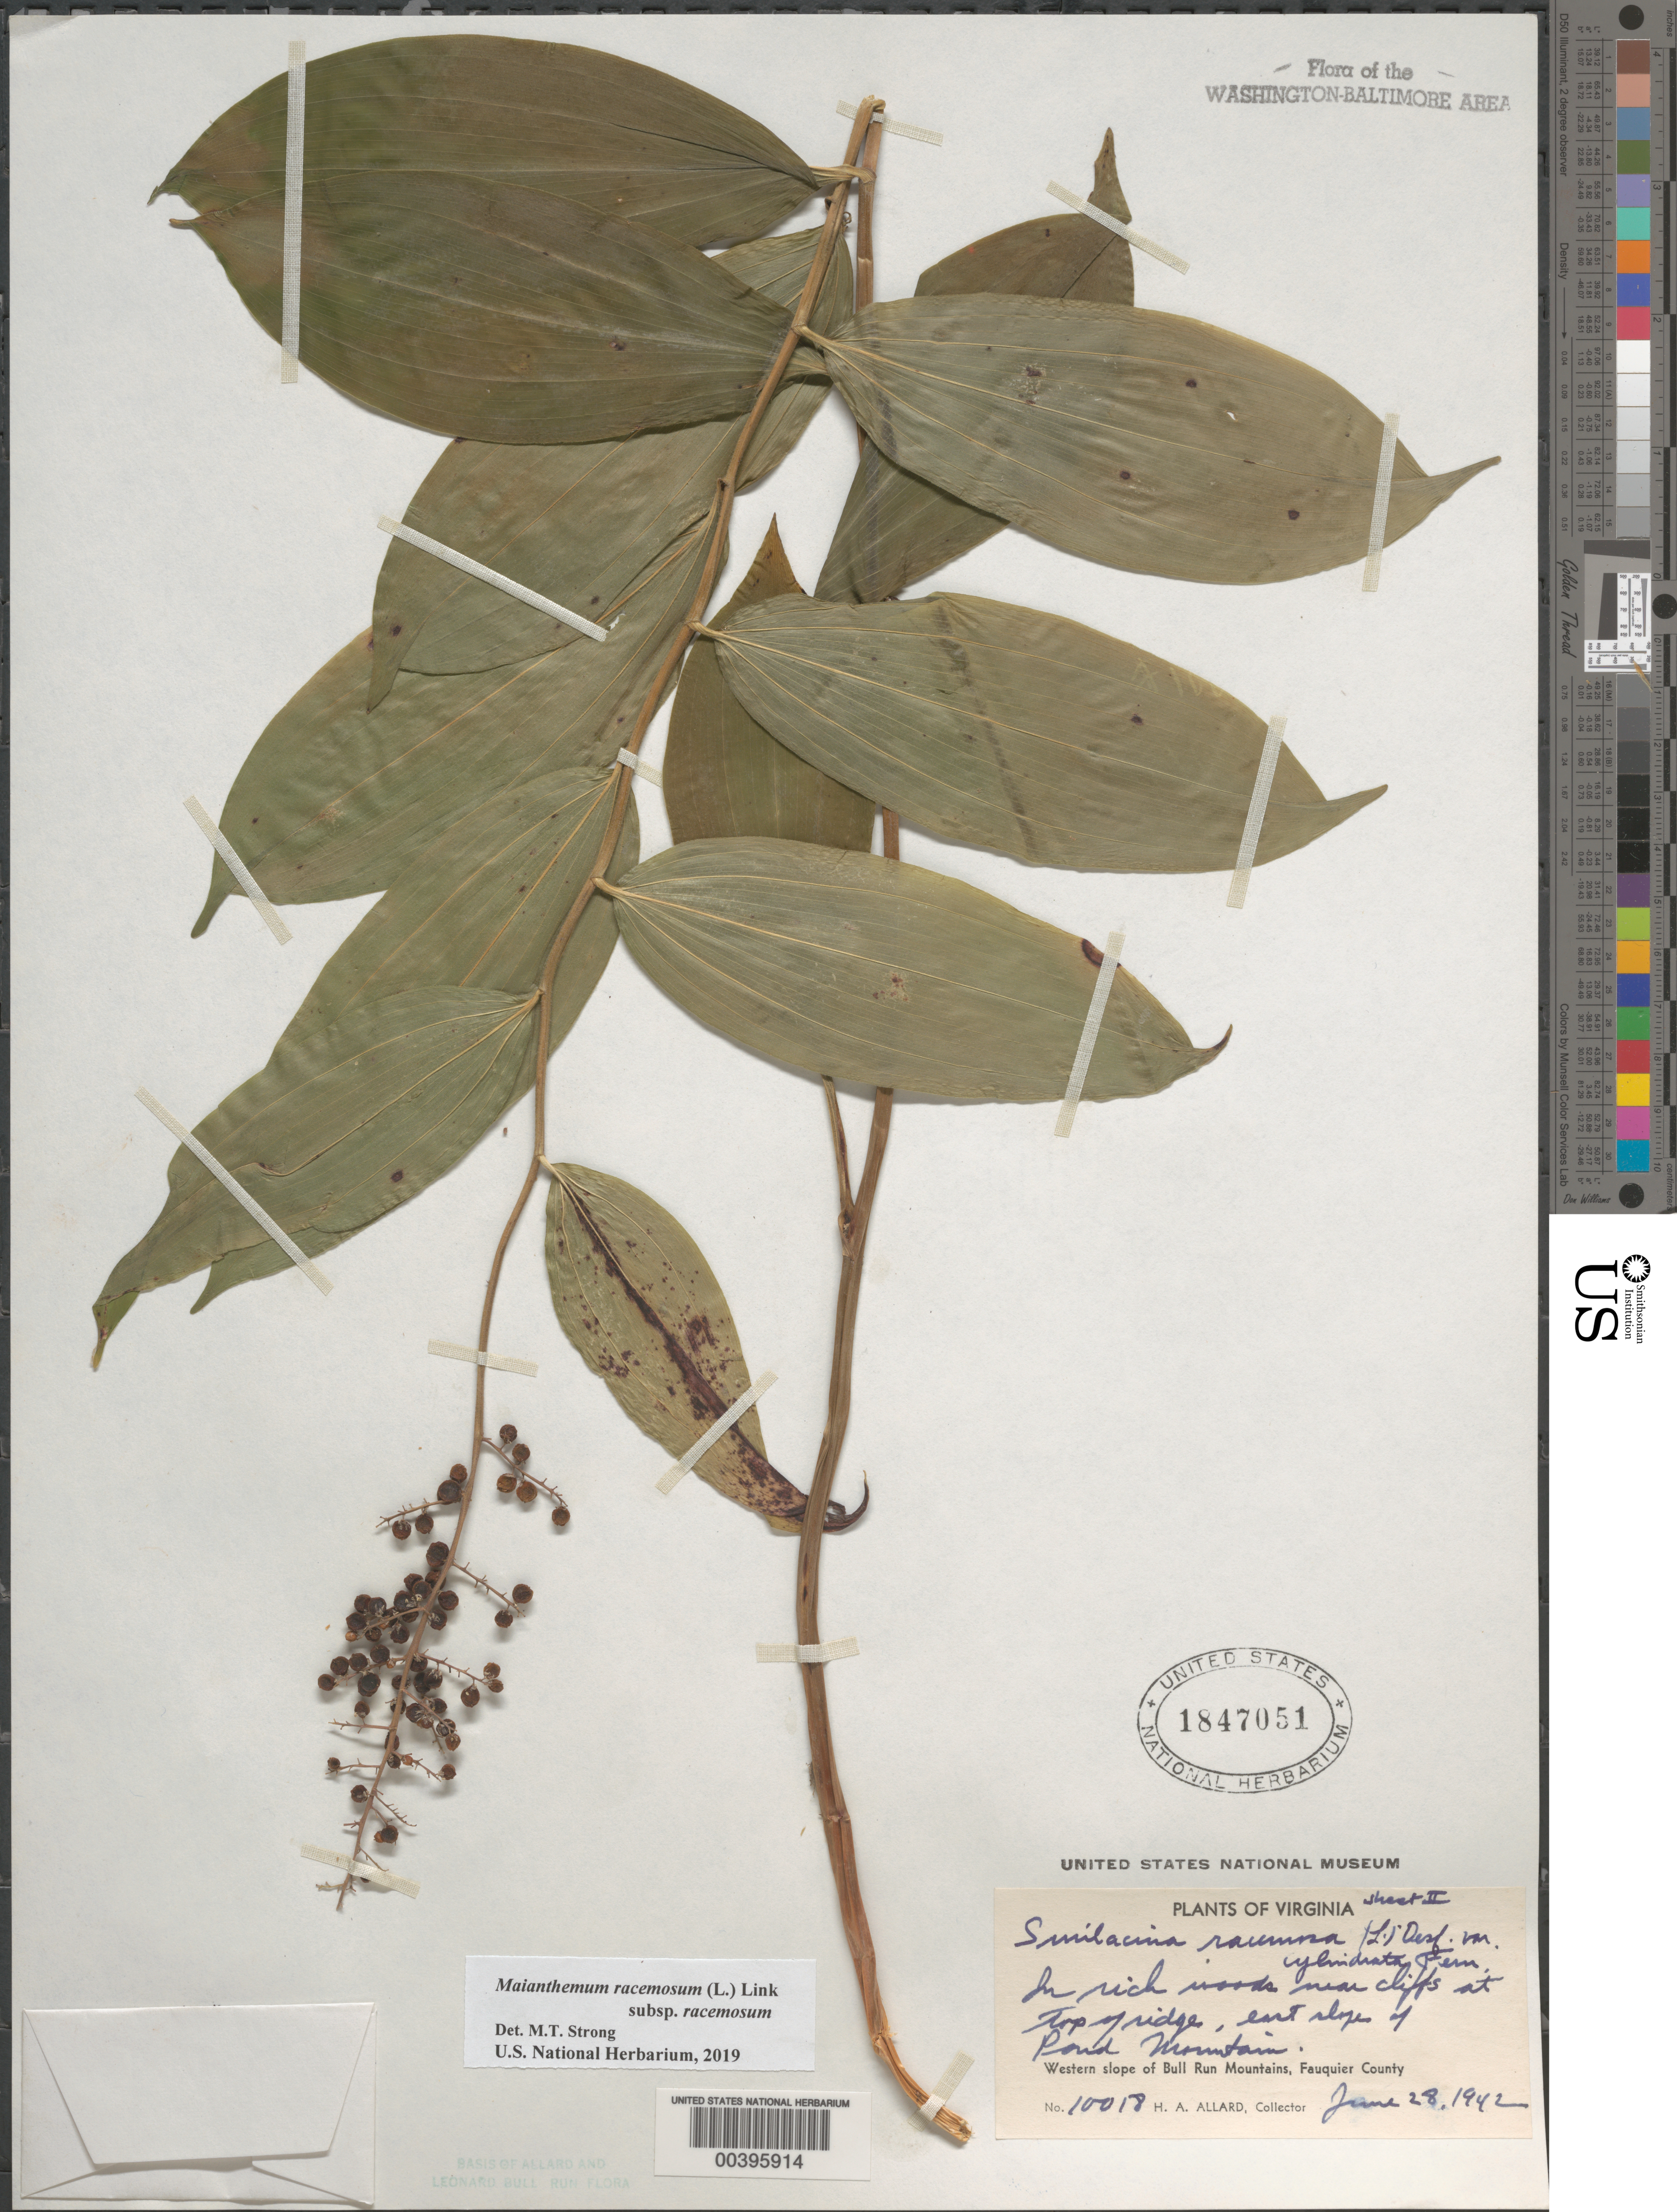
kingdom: Plantae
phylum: Tracheophyta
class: Liliopsida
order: Asparagales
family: Asparagaceae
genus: Maianthemum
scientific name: Maianthemum racemosum subsp. racemosum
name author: (L.) Link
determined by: Strong, Mark T., (BOT), Smithsonian Institution - National Museum of Natural History (UNITED STATES)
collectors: H. A. Allard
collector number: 10018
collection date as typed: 28 Jun 1942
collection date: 1942-06-28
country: United States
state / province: Virginia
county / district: Fauquier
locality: Pond Mountain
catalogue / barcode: US 1847051